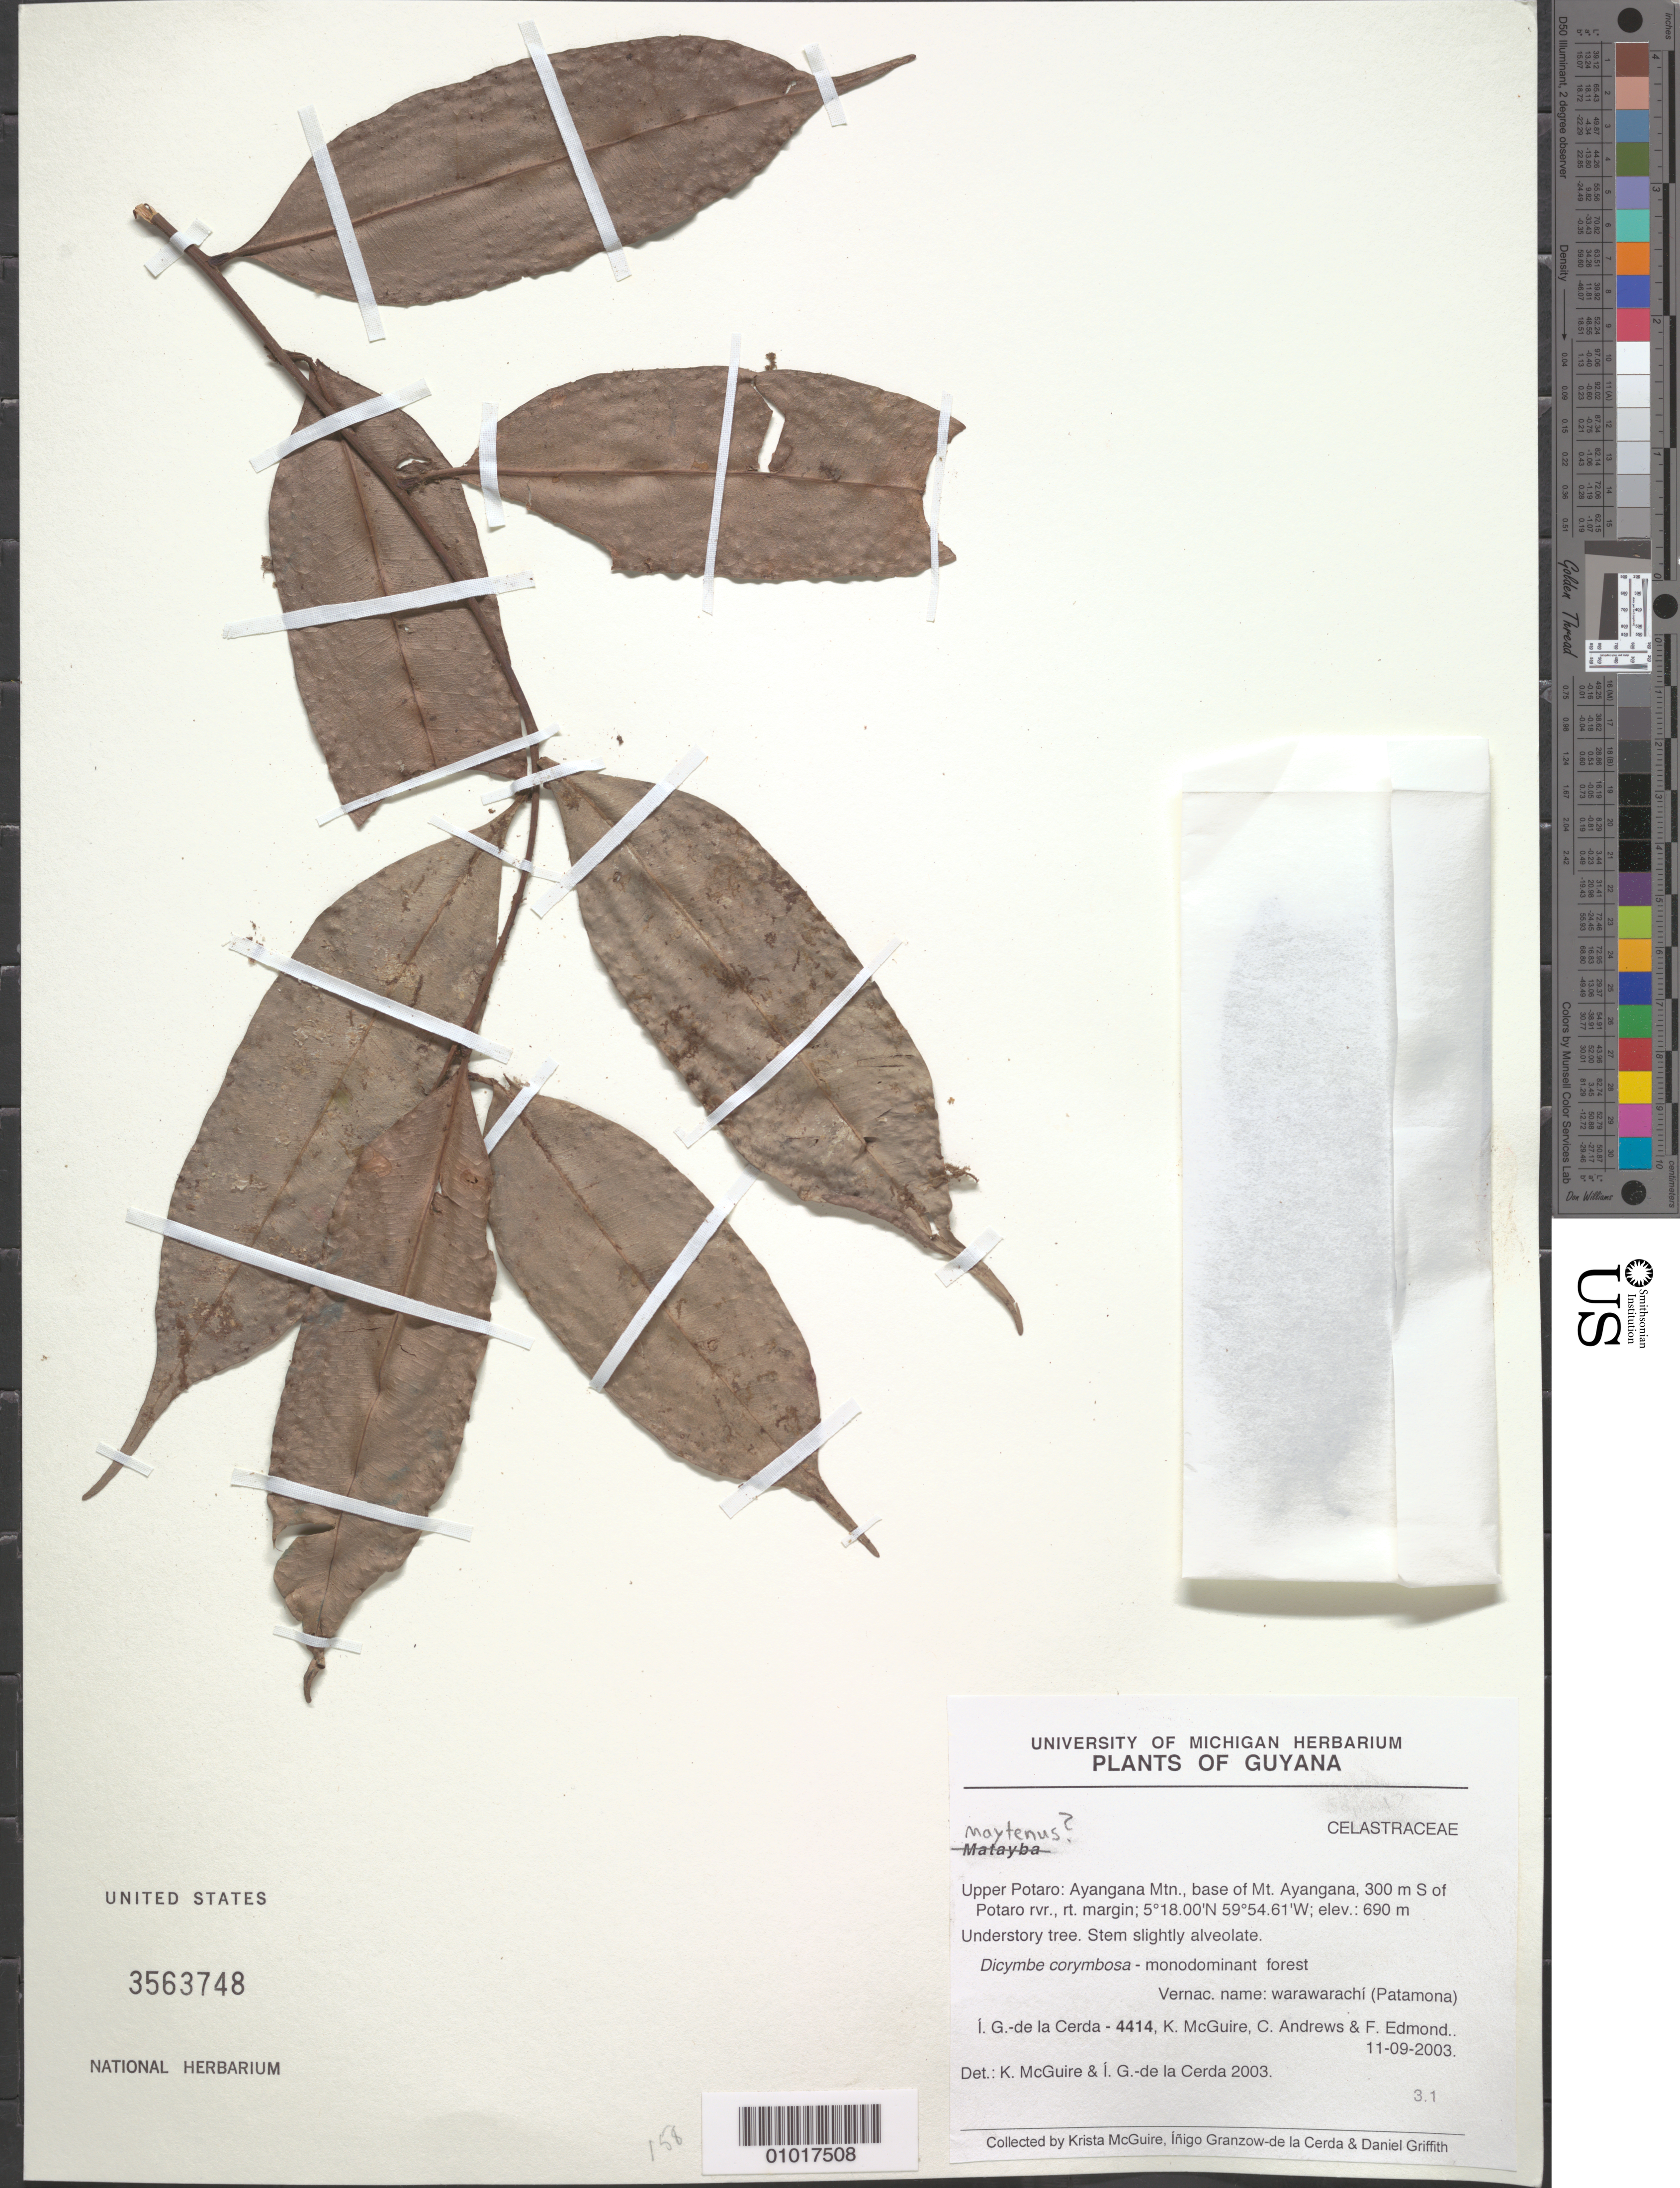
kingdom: Plantae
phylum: Tracheophyta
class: Magnoliopsida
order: Celastrales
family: Celastraceae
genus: Maytenus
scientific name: Maytenus sp.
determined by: McGuire, K.; de la Cerda, I. G.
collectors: I. de la Cerda, K. McGuire, C. Andrews & F. Edmond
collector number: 4414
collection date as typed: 11-Sep-03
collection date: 2003-09-11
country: Guyana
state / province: Potaro-Siparuni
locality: Upper Potaro: Ayangana Mtn., base of Mt. Ayangana, 300 m S of Potaro rvr, rt margin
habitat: (Dicymbe corymbosa- monodominant forest)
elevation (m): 690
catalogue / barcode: US 3563748